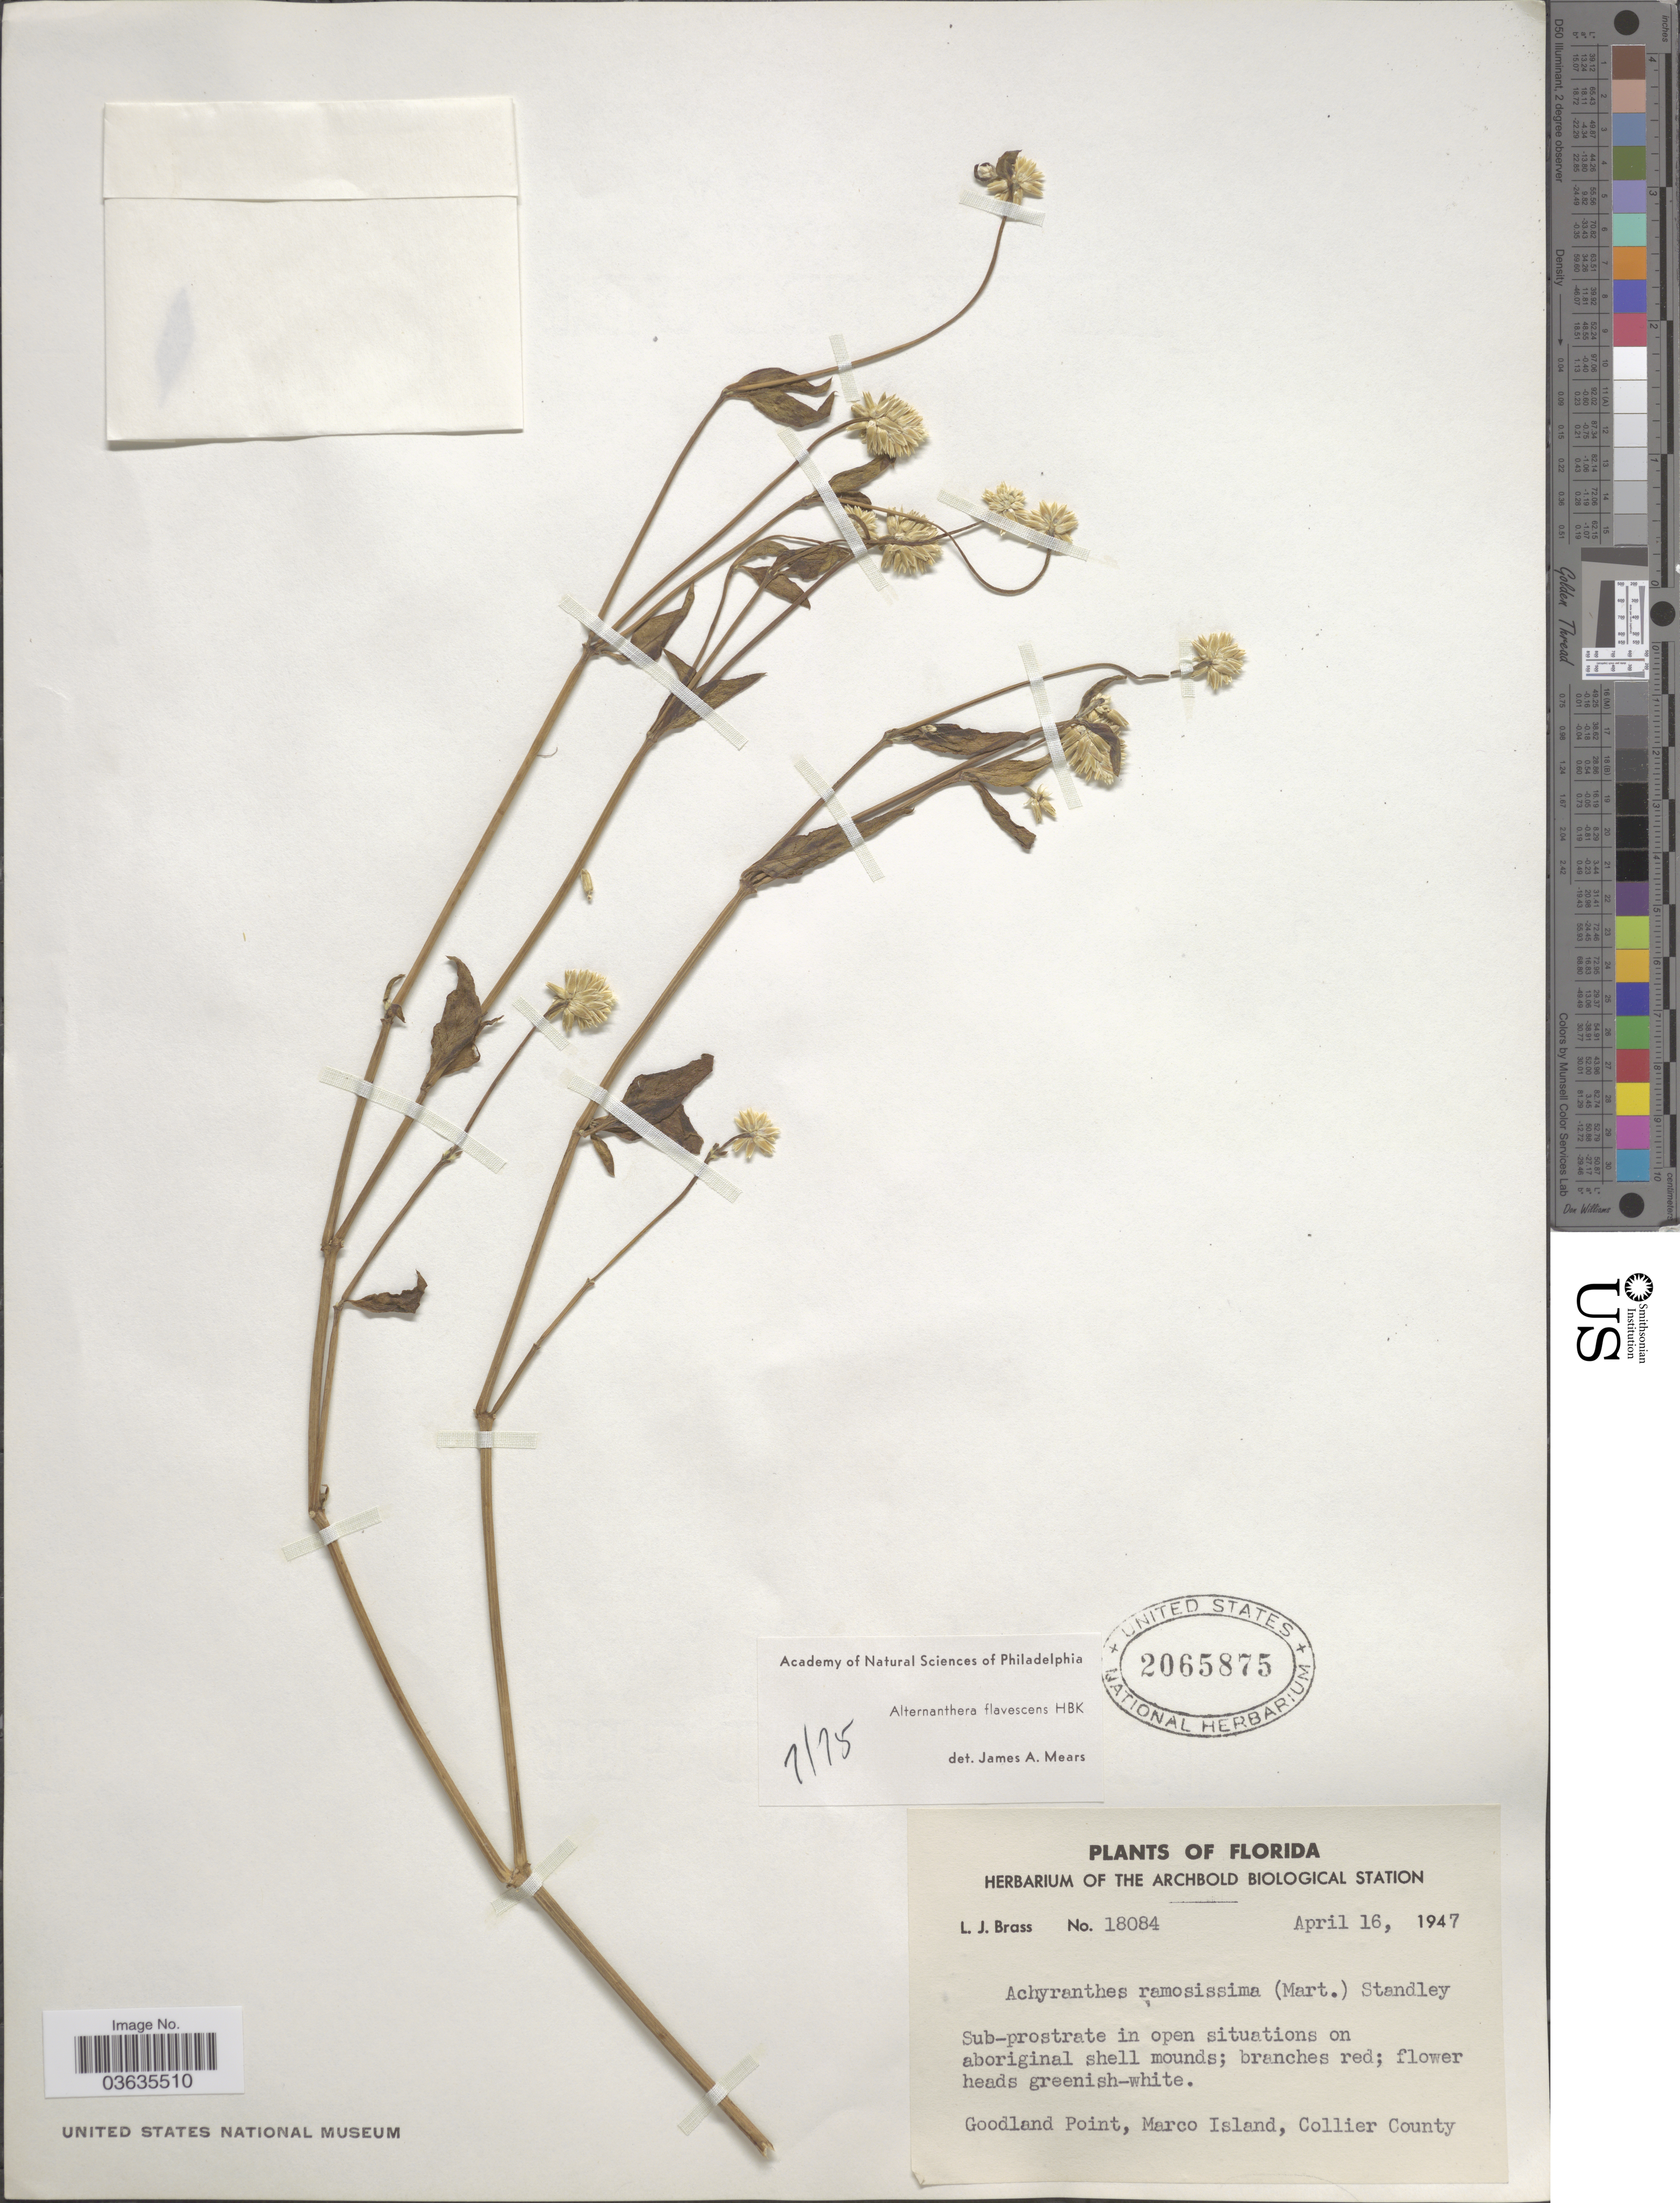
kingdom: Plantae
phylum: Tracheophyta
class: Magnoliopsida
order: Caryophyllales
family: Amaranthaceae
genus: Alternanthera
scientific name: Alternanthera flavescens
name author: Kunth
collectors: L. J. Brass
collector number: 18084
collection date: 1947-04-16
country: United States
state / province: Florida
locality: Goodland Point, Marco Island, Collier County.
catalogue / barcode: US 2065875